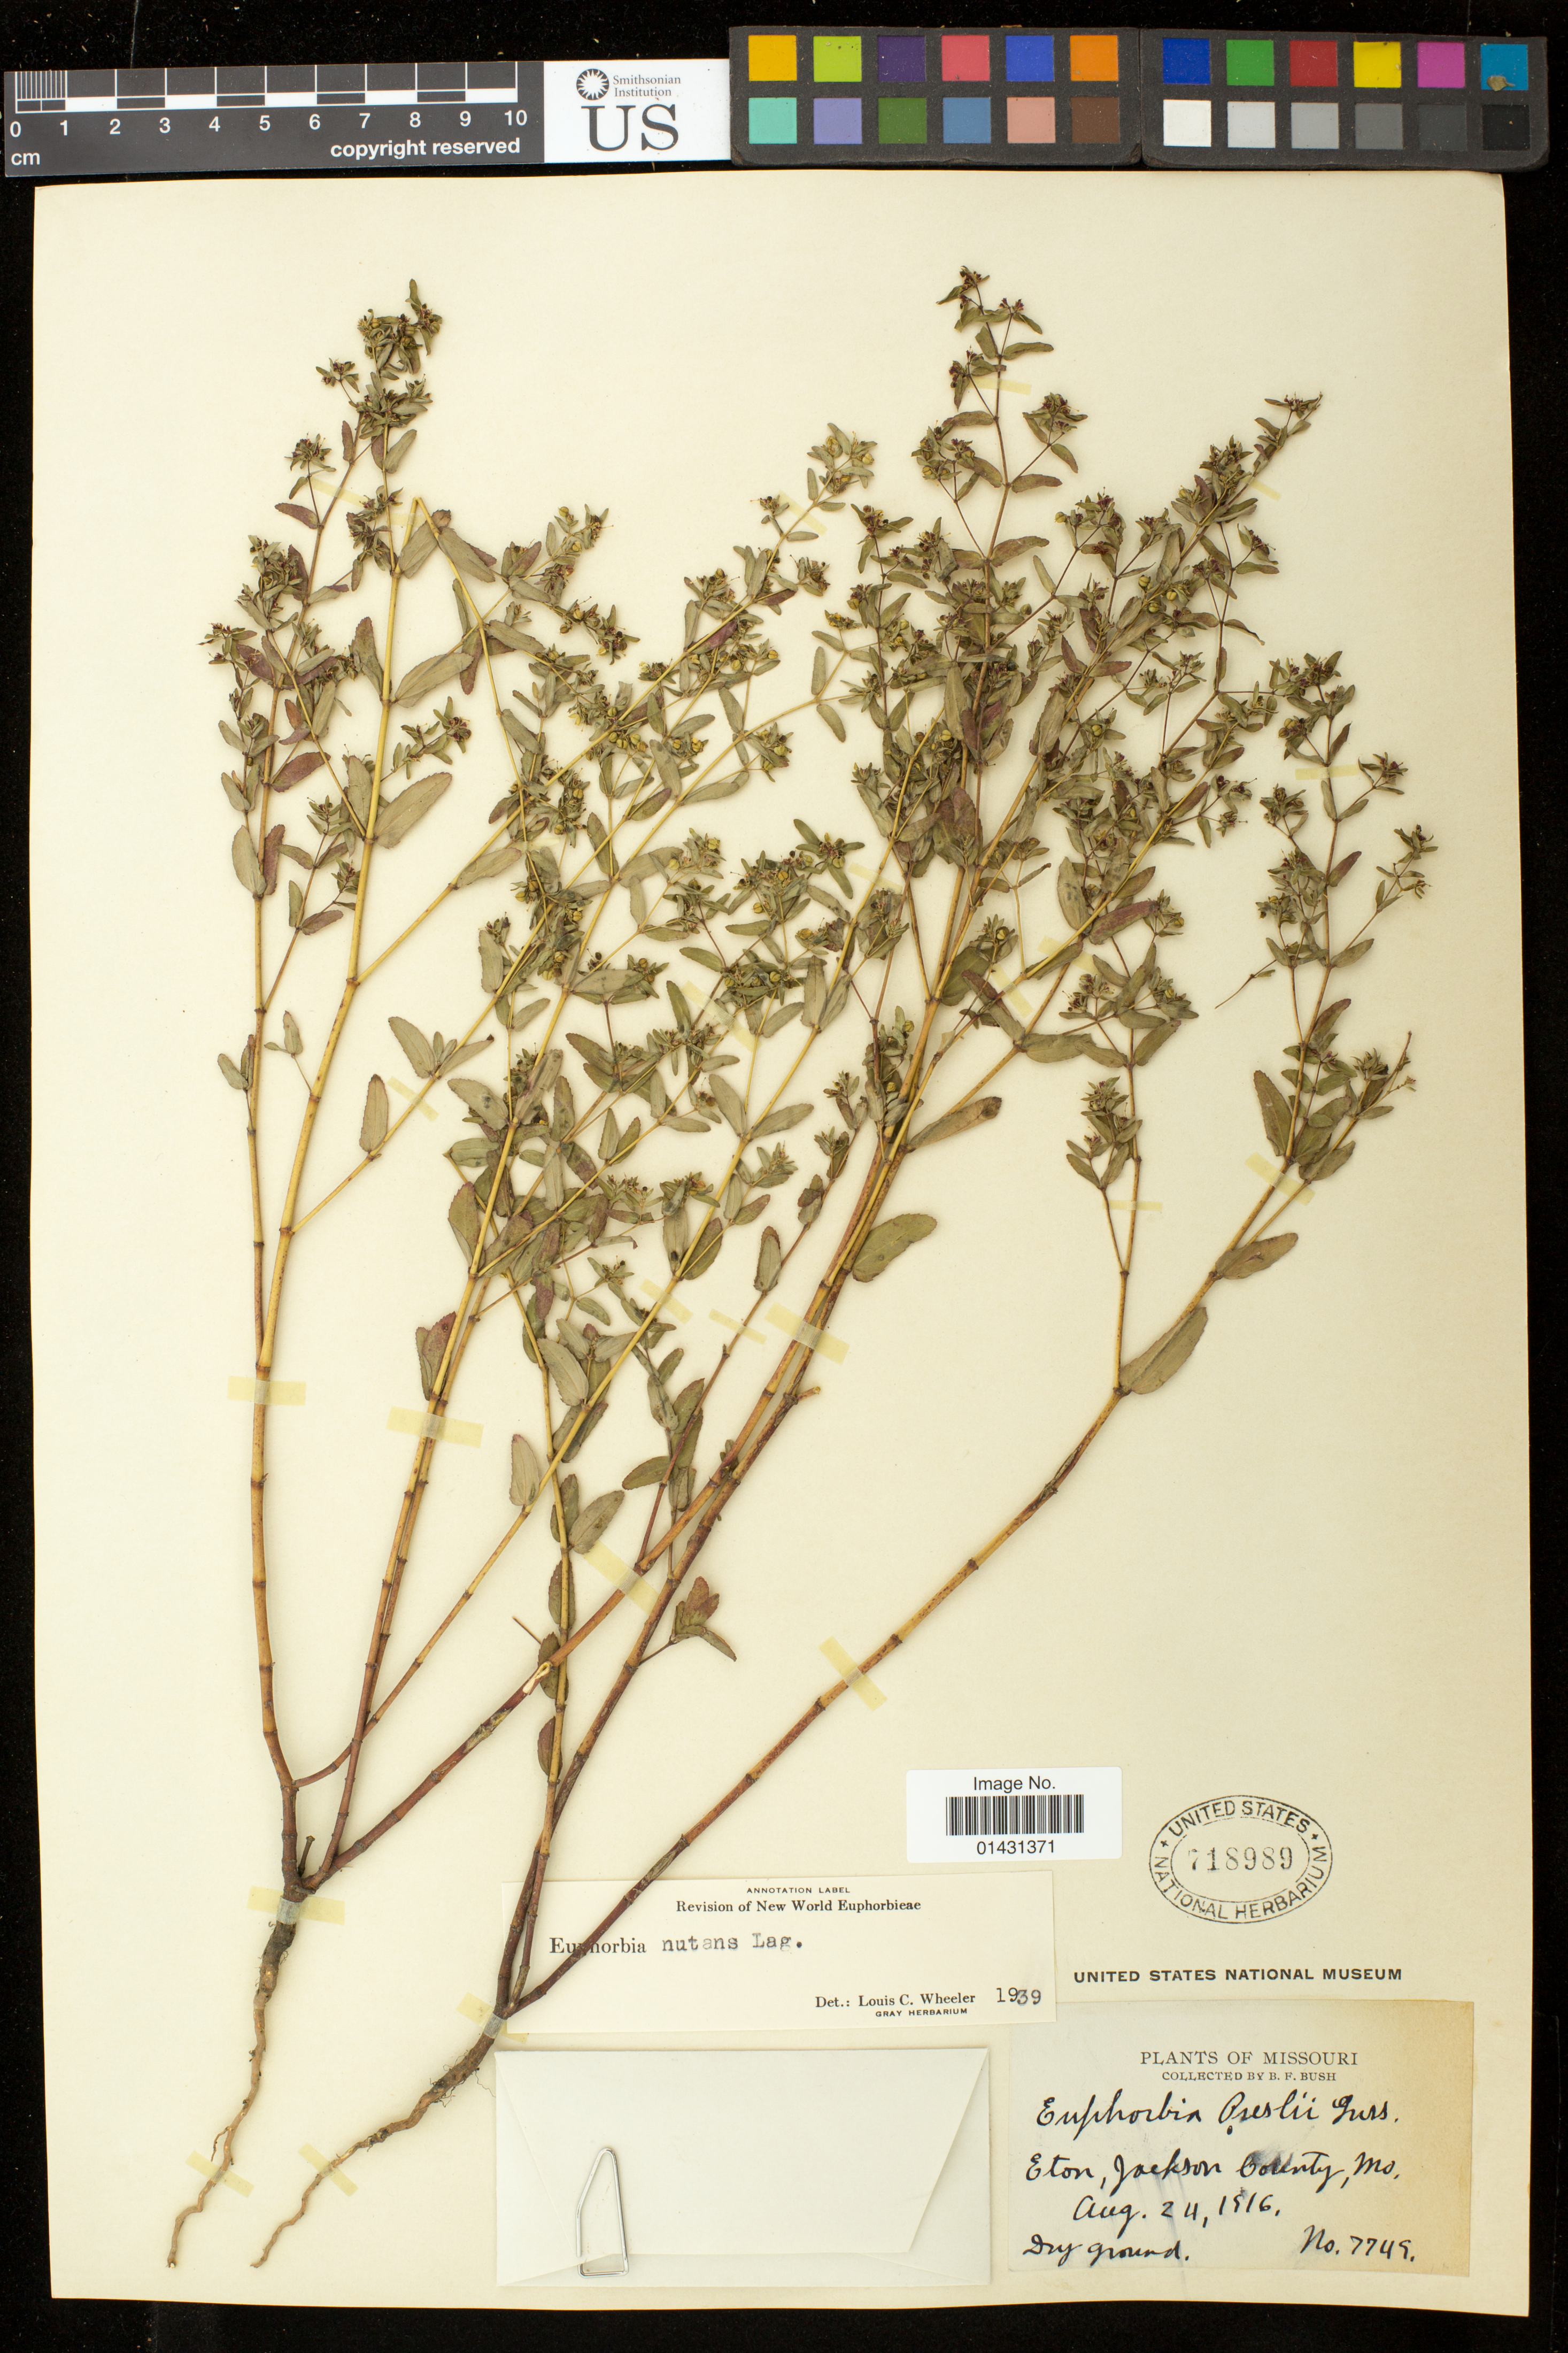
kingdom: Plantae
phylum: Tracheophyta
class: Magnoliopsida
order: Malpighiales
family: Euphorbiaceae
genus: Euphorbia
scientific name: Euphorbia maculata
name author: L.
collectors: B. F. Bush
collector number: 7749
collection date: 1916-08-24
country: United States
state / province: Missouri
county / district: Jackson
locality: Eton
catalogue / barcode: US 718989